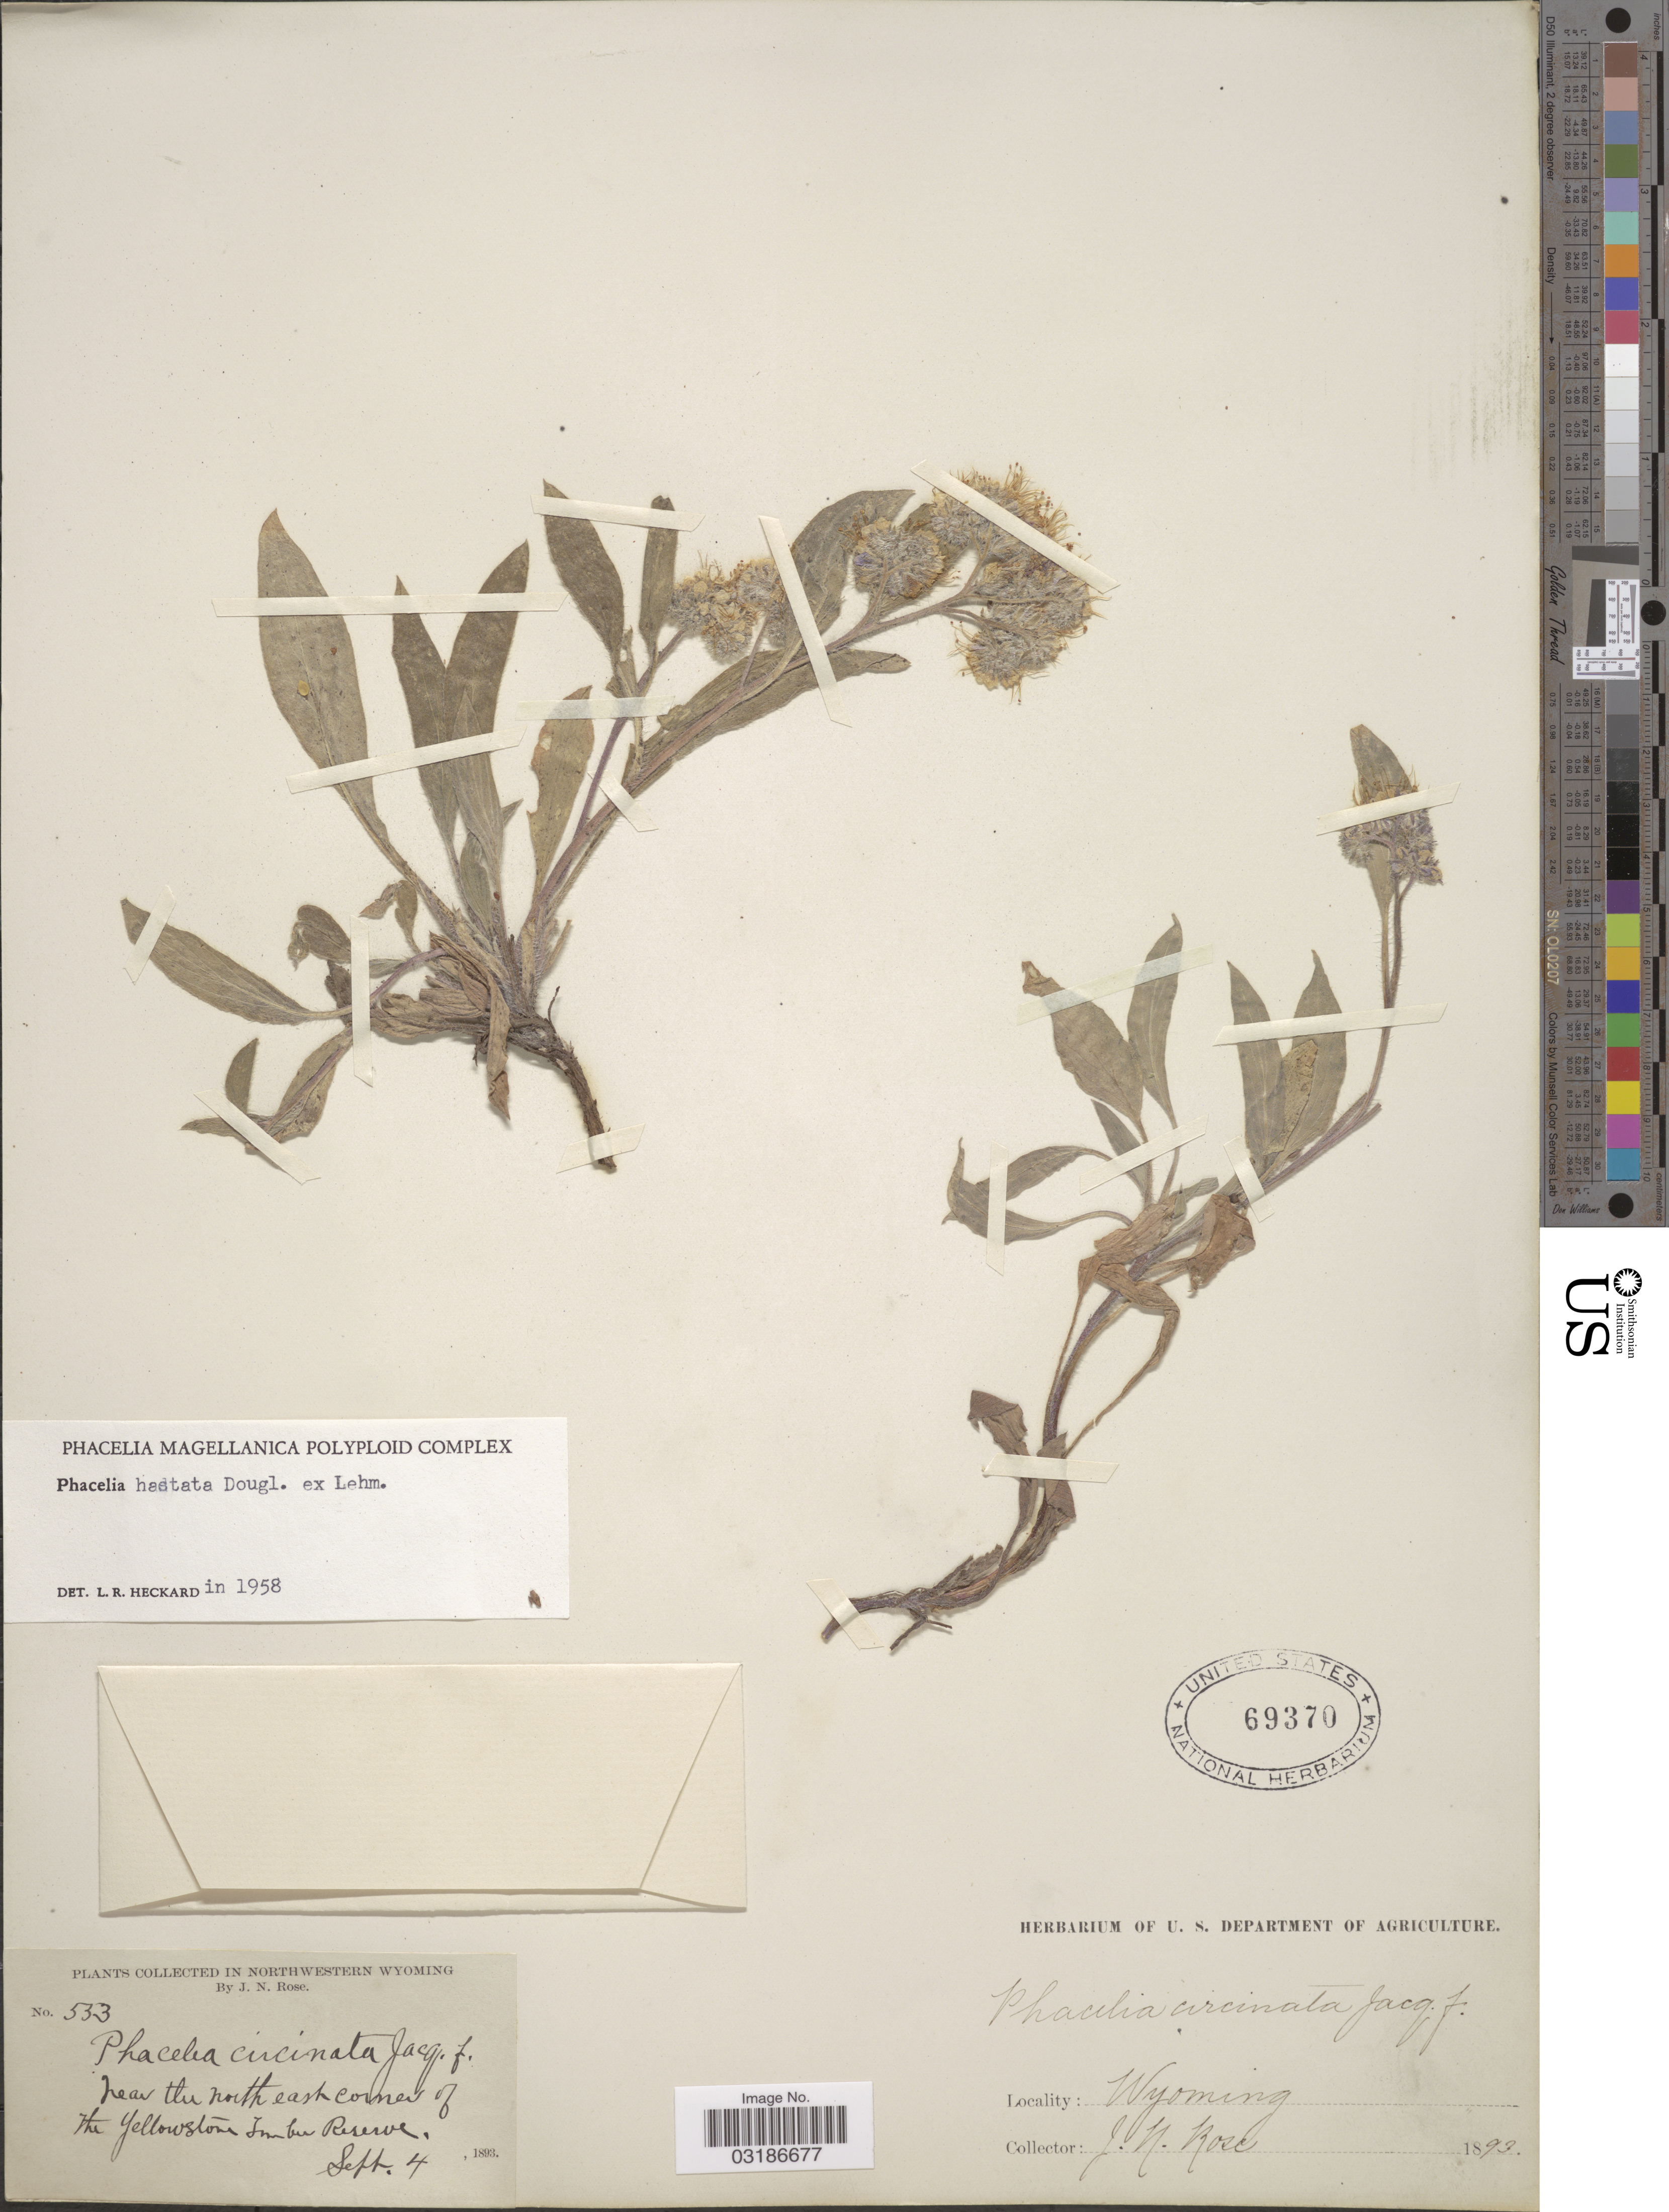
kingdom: Plantae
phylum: Tracheophyta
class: Magnoliopsida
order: Boraginales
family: Hydrophyllaceae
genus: Phacelia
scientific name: Phacelia hastata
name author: Douglas ex Lehm.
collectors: J. N. Rose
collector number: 533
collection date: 1893-09-04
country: United States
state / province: Wyoming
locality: Northwestern Wyoming. Near the north east corner of the Yellowstone Timber Reserve.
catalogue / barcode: US 69370